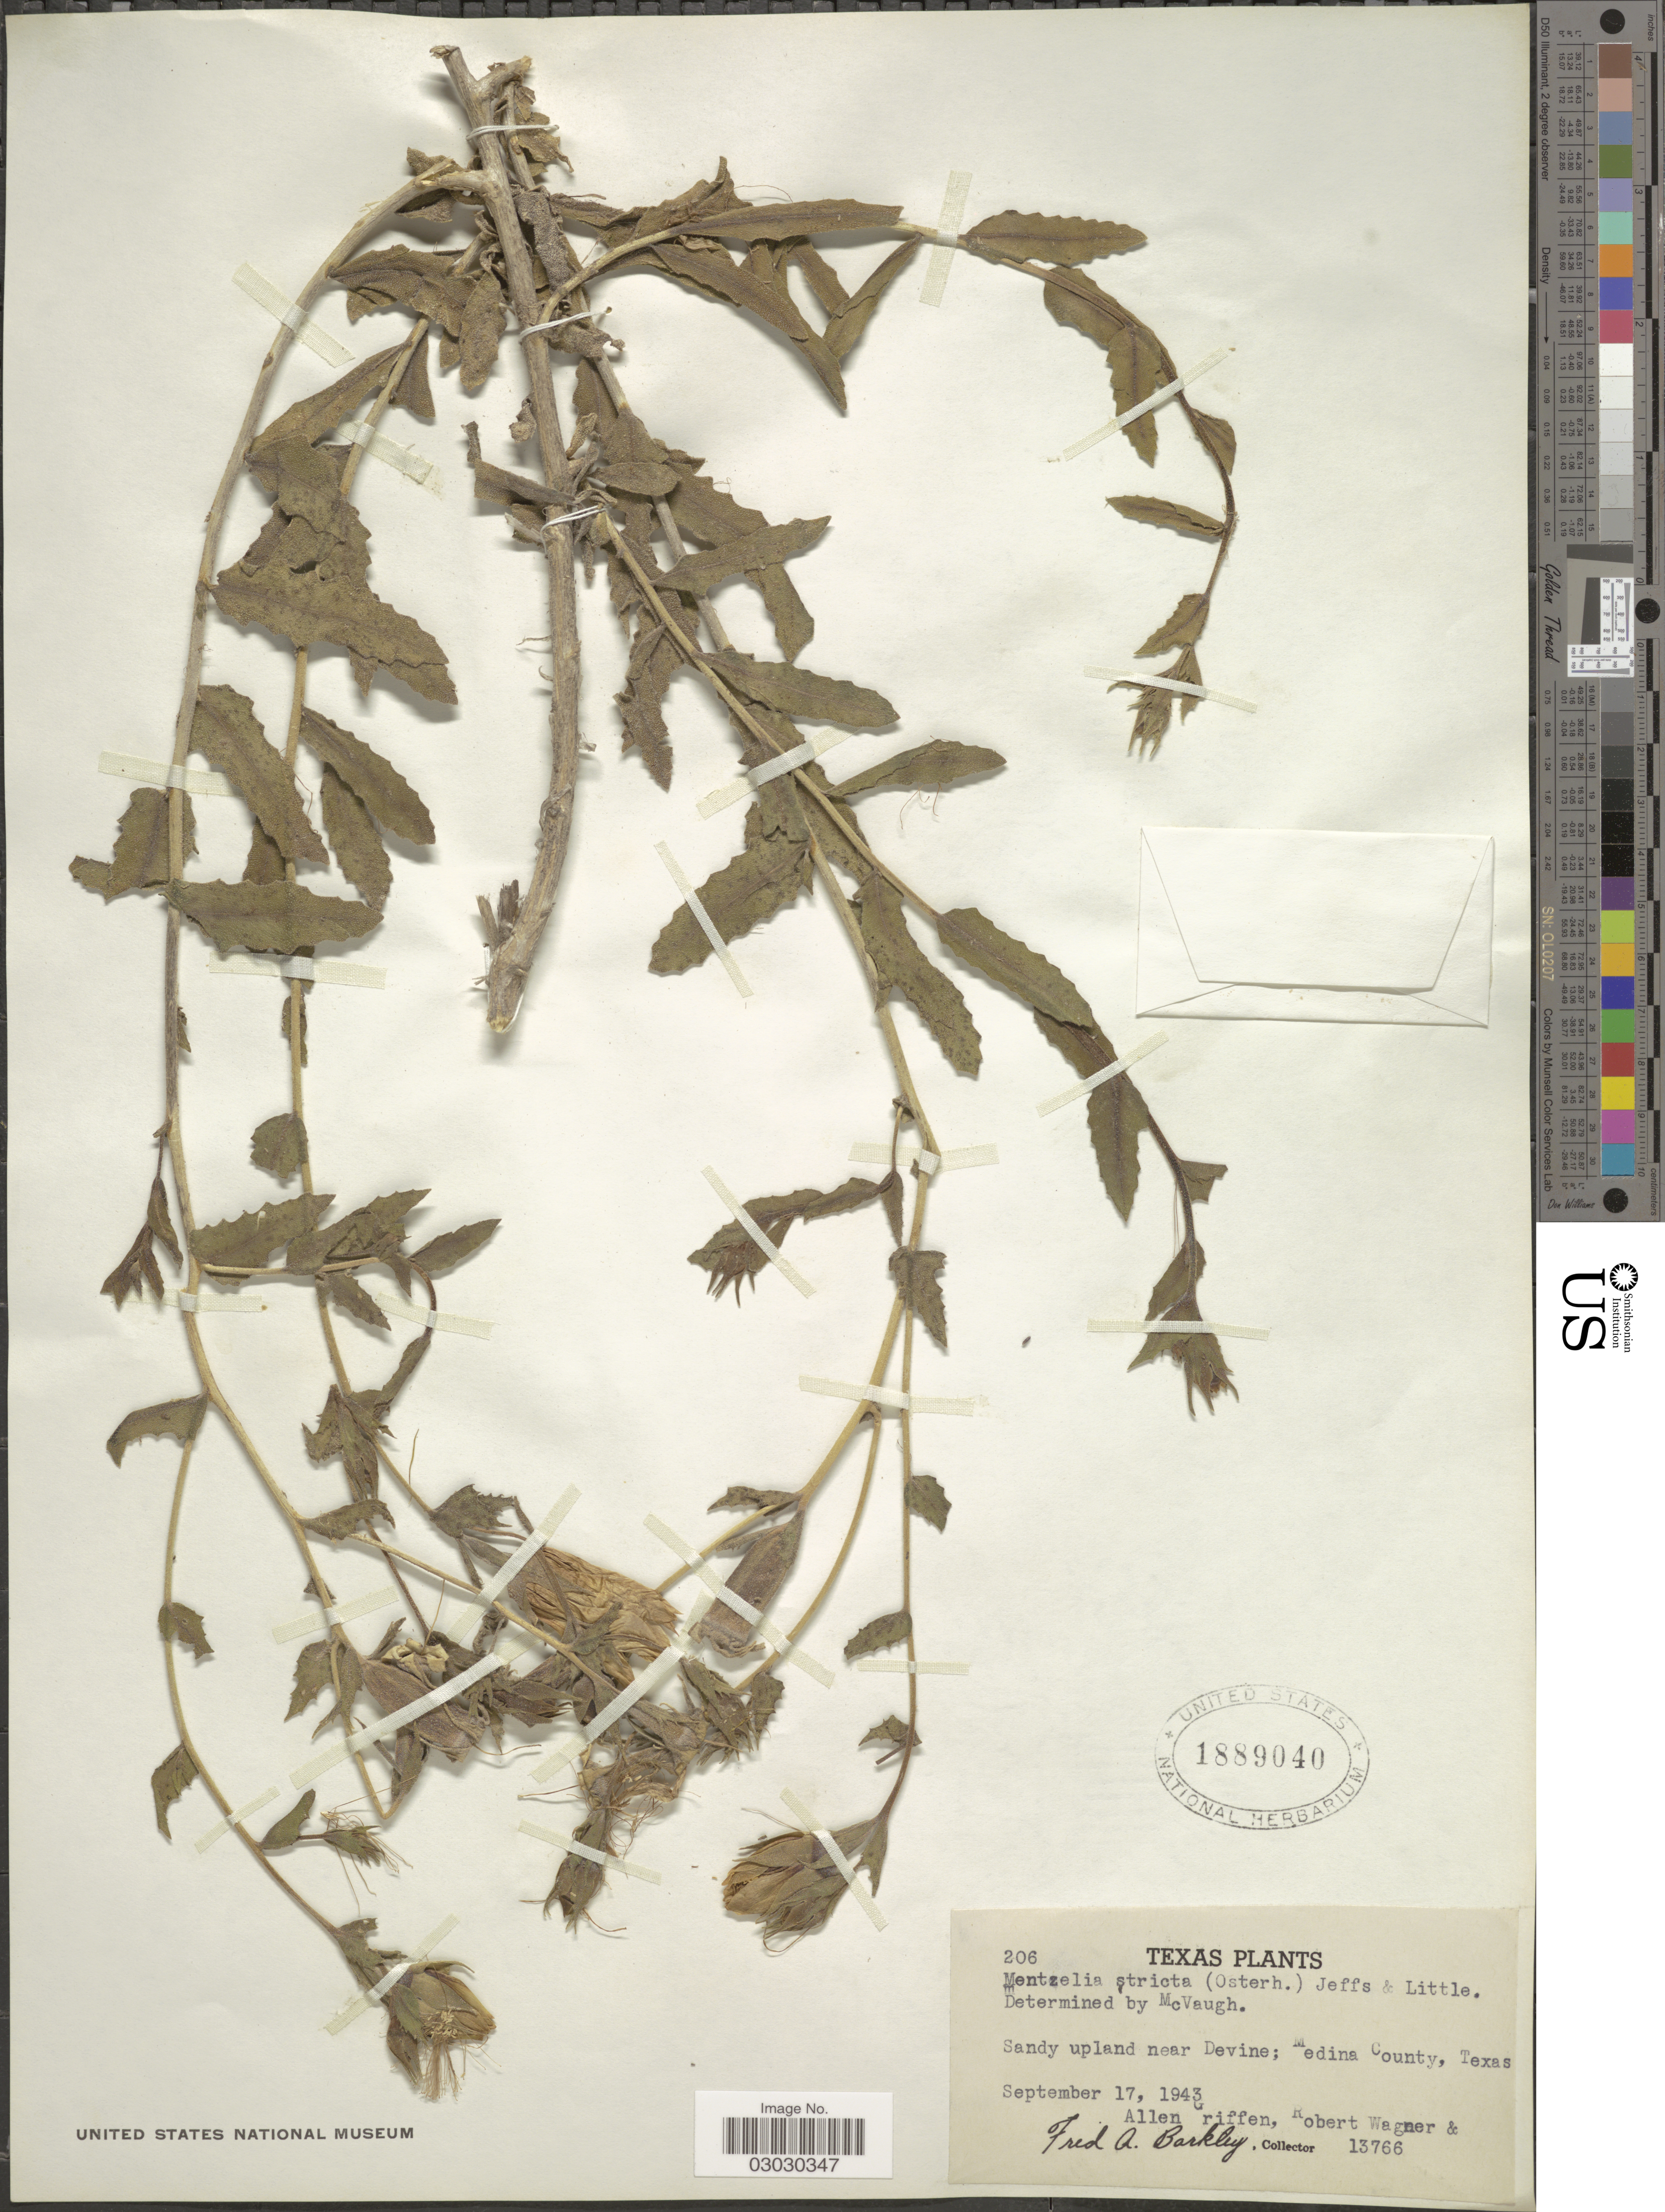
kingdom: Plantae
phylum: Tracheophyta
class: Magnoliopsida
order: Cornales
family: Loasaceae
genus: Mentzelia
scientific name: Mentzelia stricta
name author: (Osterh.) Stevens ex Jeffs & Little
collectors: A. Griffen, R. Wagner & F. A. Barkley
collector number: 13766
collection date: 1943-09-17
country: United States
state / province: Texas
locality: Sandy upland near Devine; Medina County.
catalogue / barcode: US 1889040